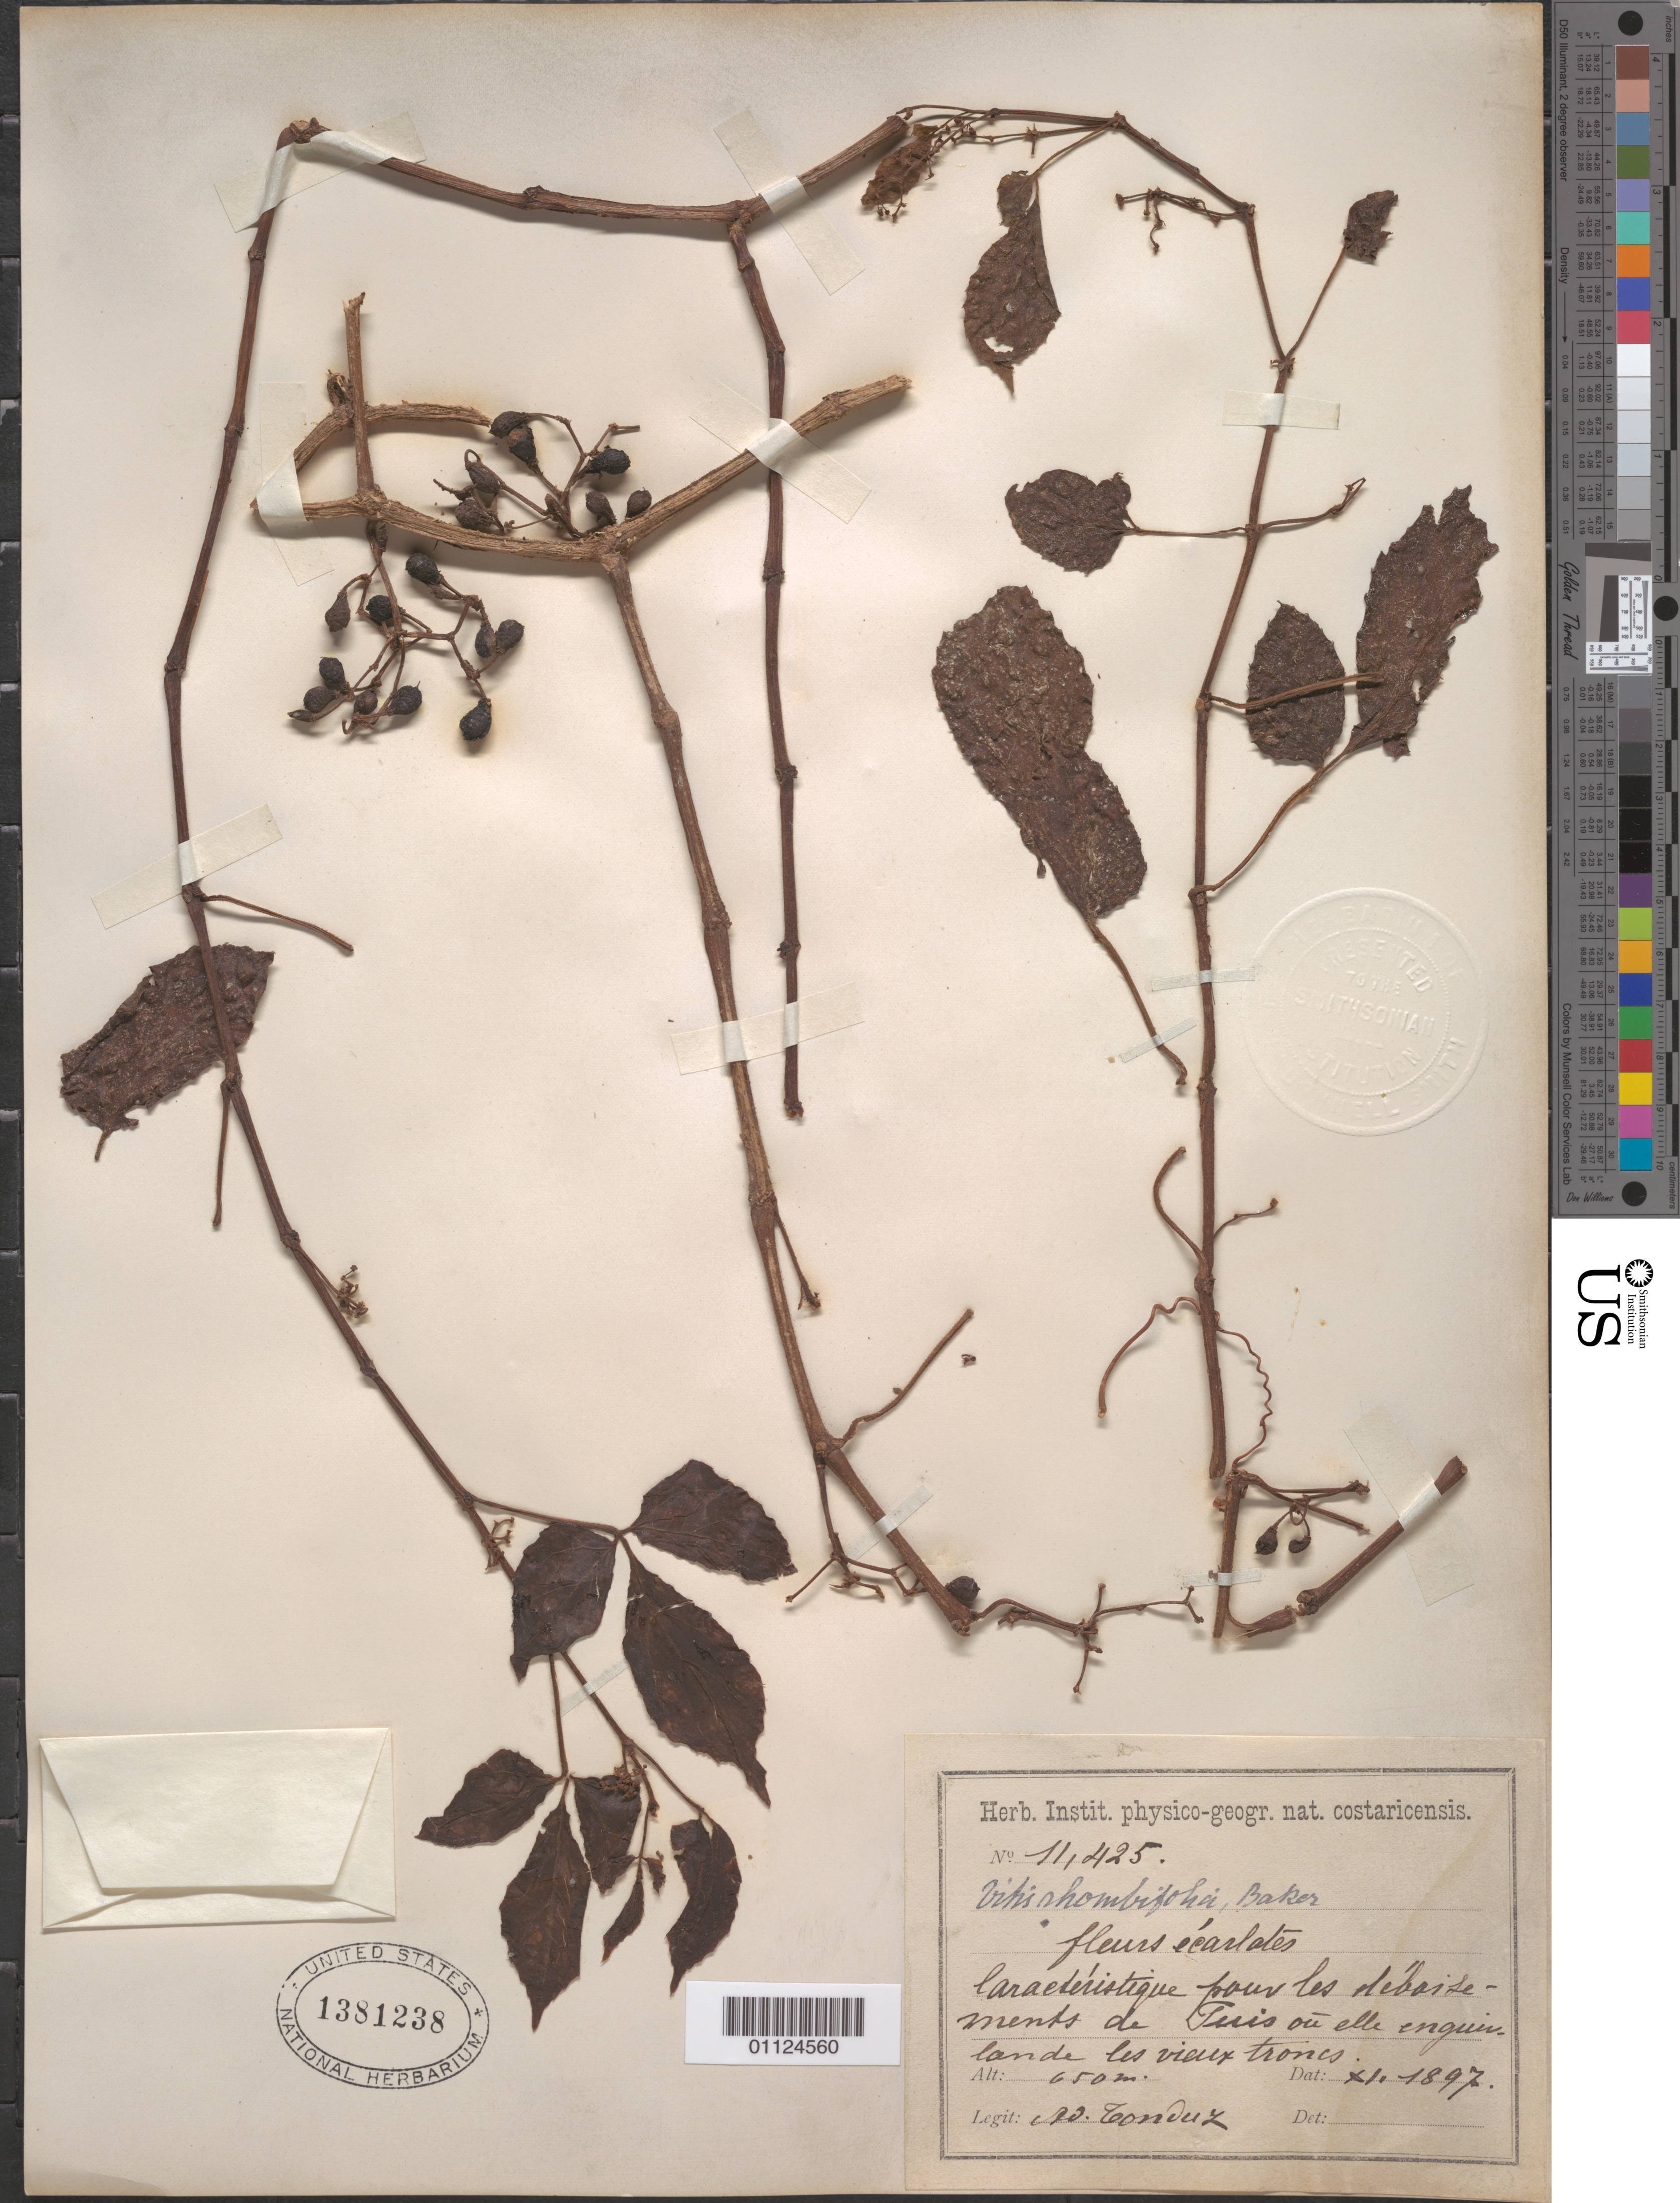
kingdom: Plantae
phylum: Tracheophyta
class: Magnoliopsida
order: Vitales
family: Vitaceae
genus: Cissus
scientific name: Cissus rhombifolia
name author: Vahl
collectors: A. Tonduz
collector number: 11425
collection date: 1897-11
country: Costa Rica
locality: Tuis.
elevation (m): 650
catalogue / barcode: US 1381238